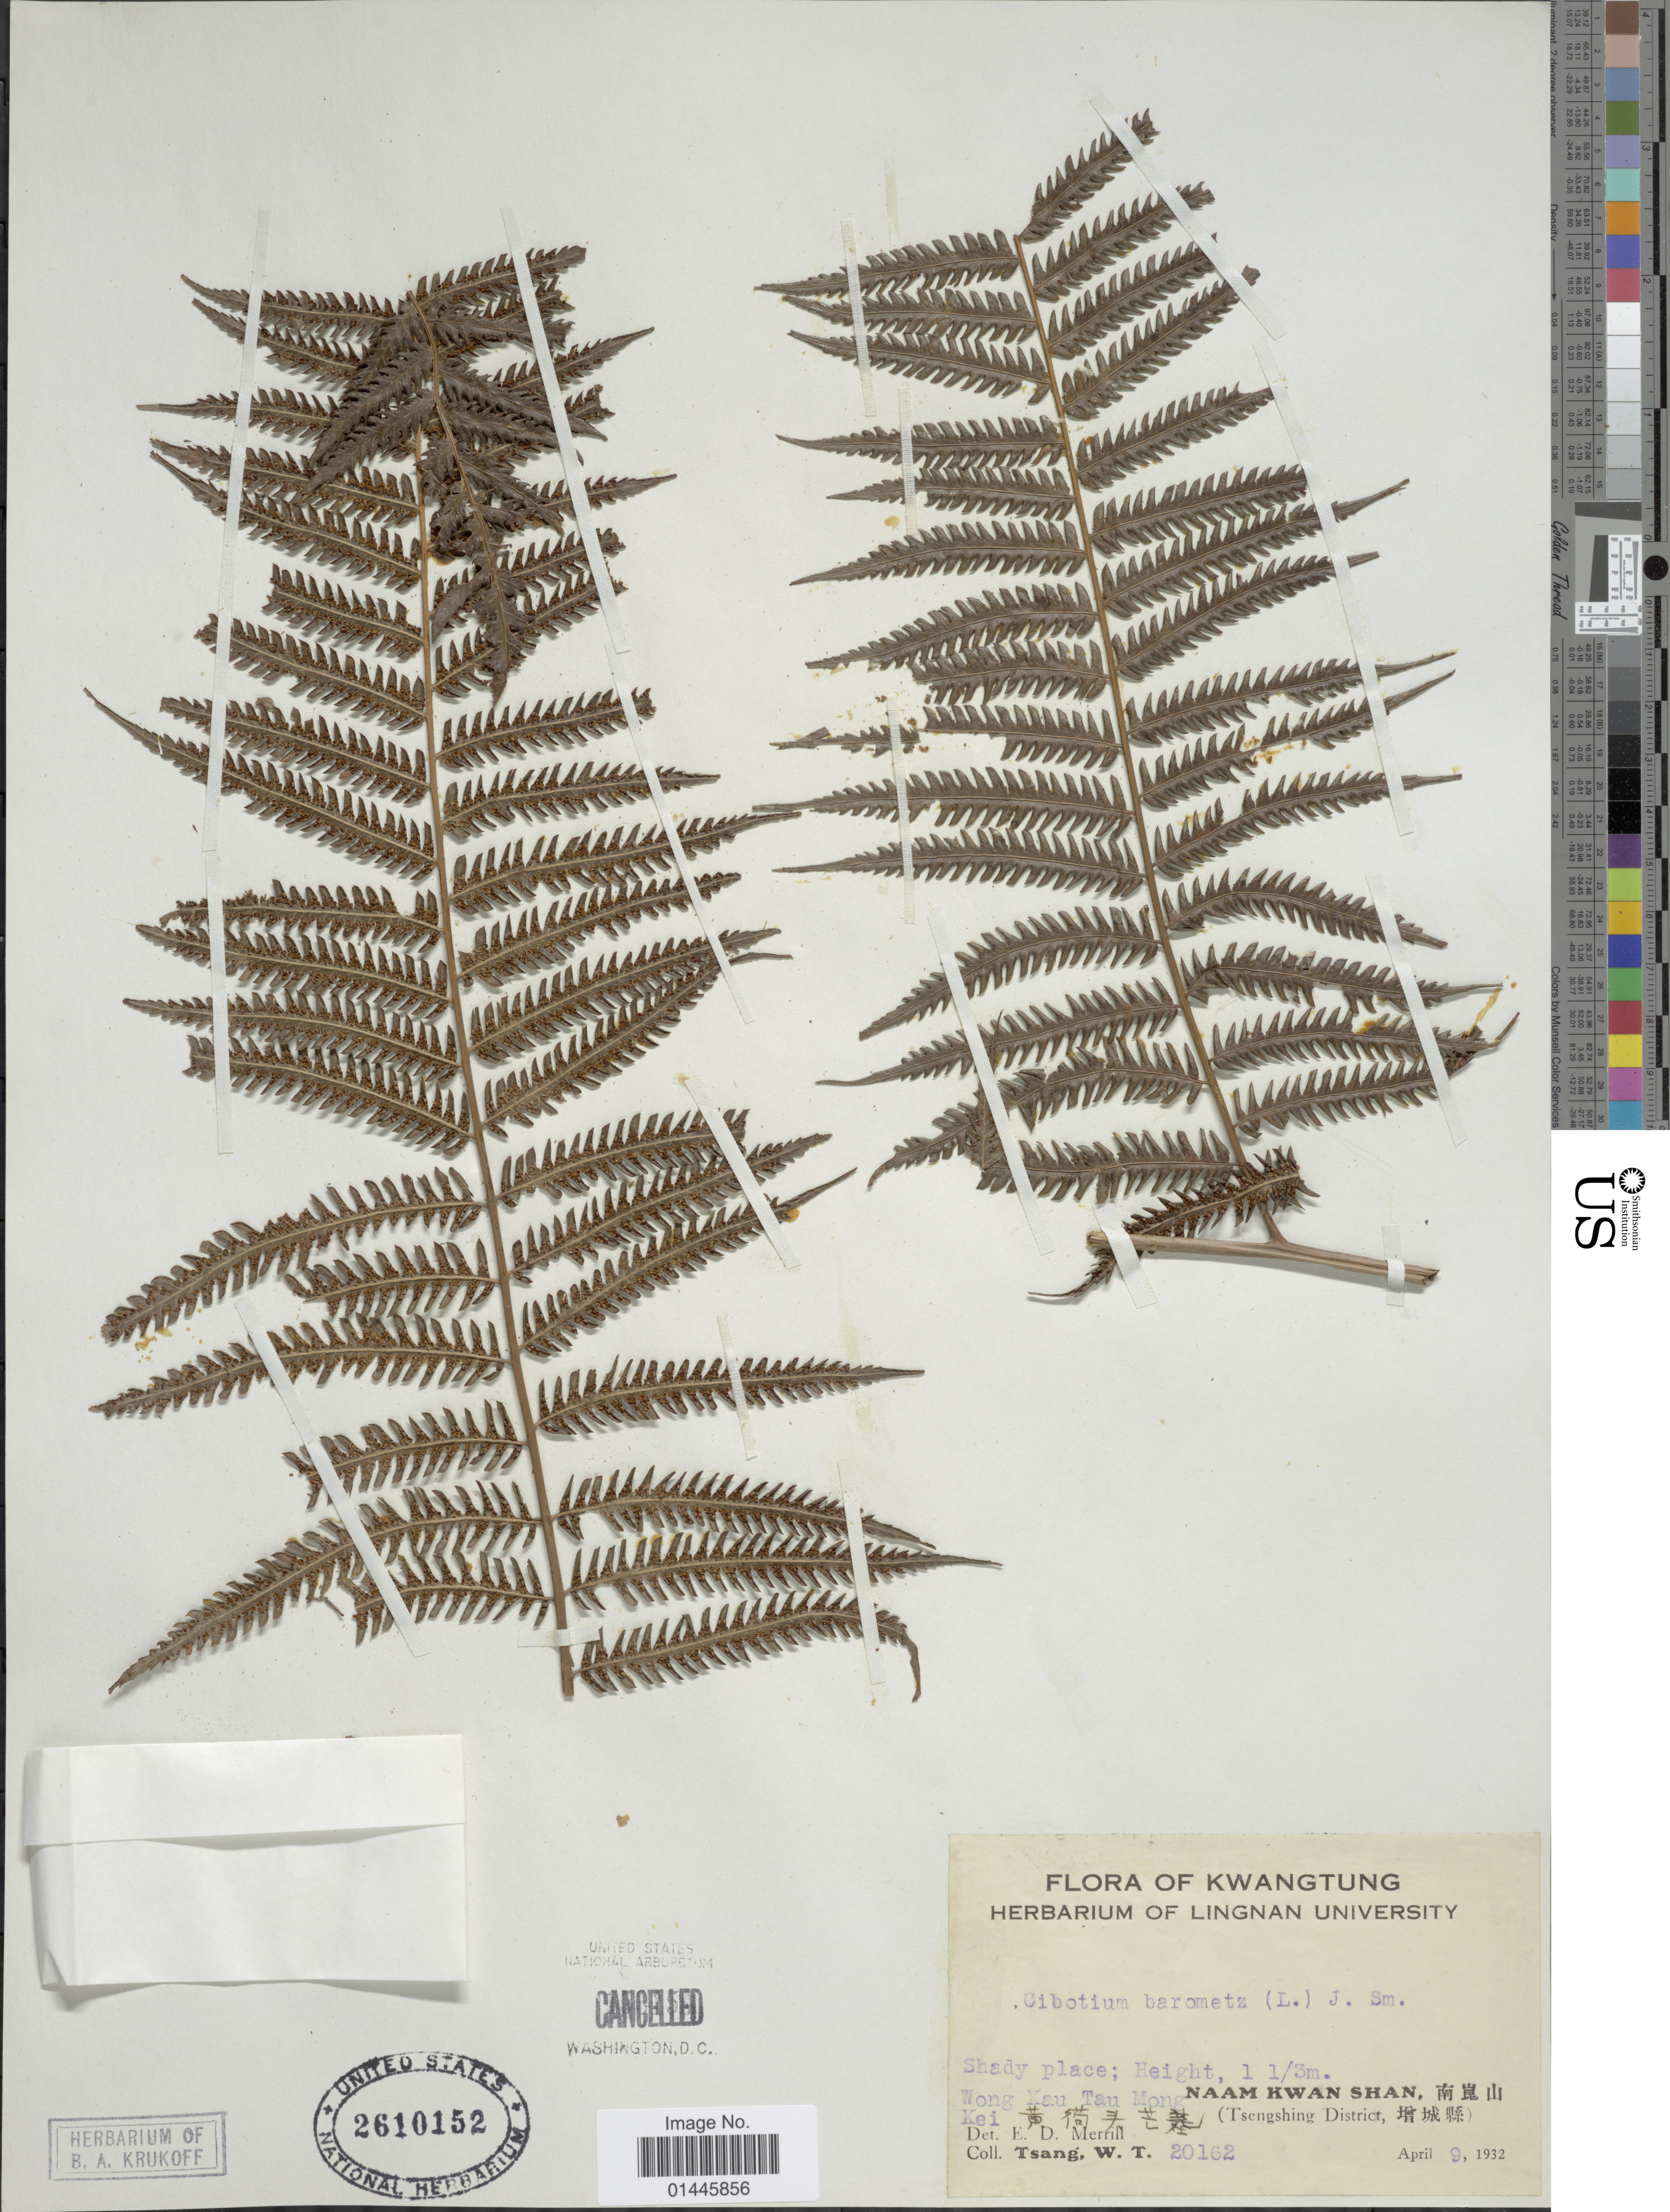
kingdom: Plantae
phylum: Tracheophyta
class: Polypodiopsida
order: Cyatheales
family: Cibotiaceae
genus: Cibotium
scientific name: Cibotium barometz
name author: (L.) J. Sm.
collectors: W. T. Tsang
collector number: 20162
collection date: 1932-04-09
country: China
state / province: Guangdong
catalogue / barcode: US 2610152